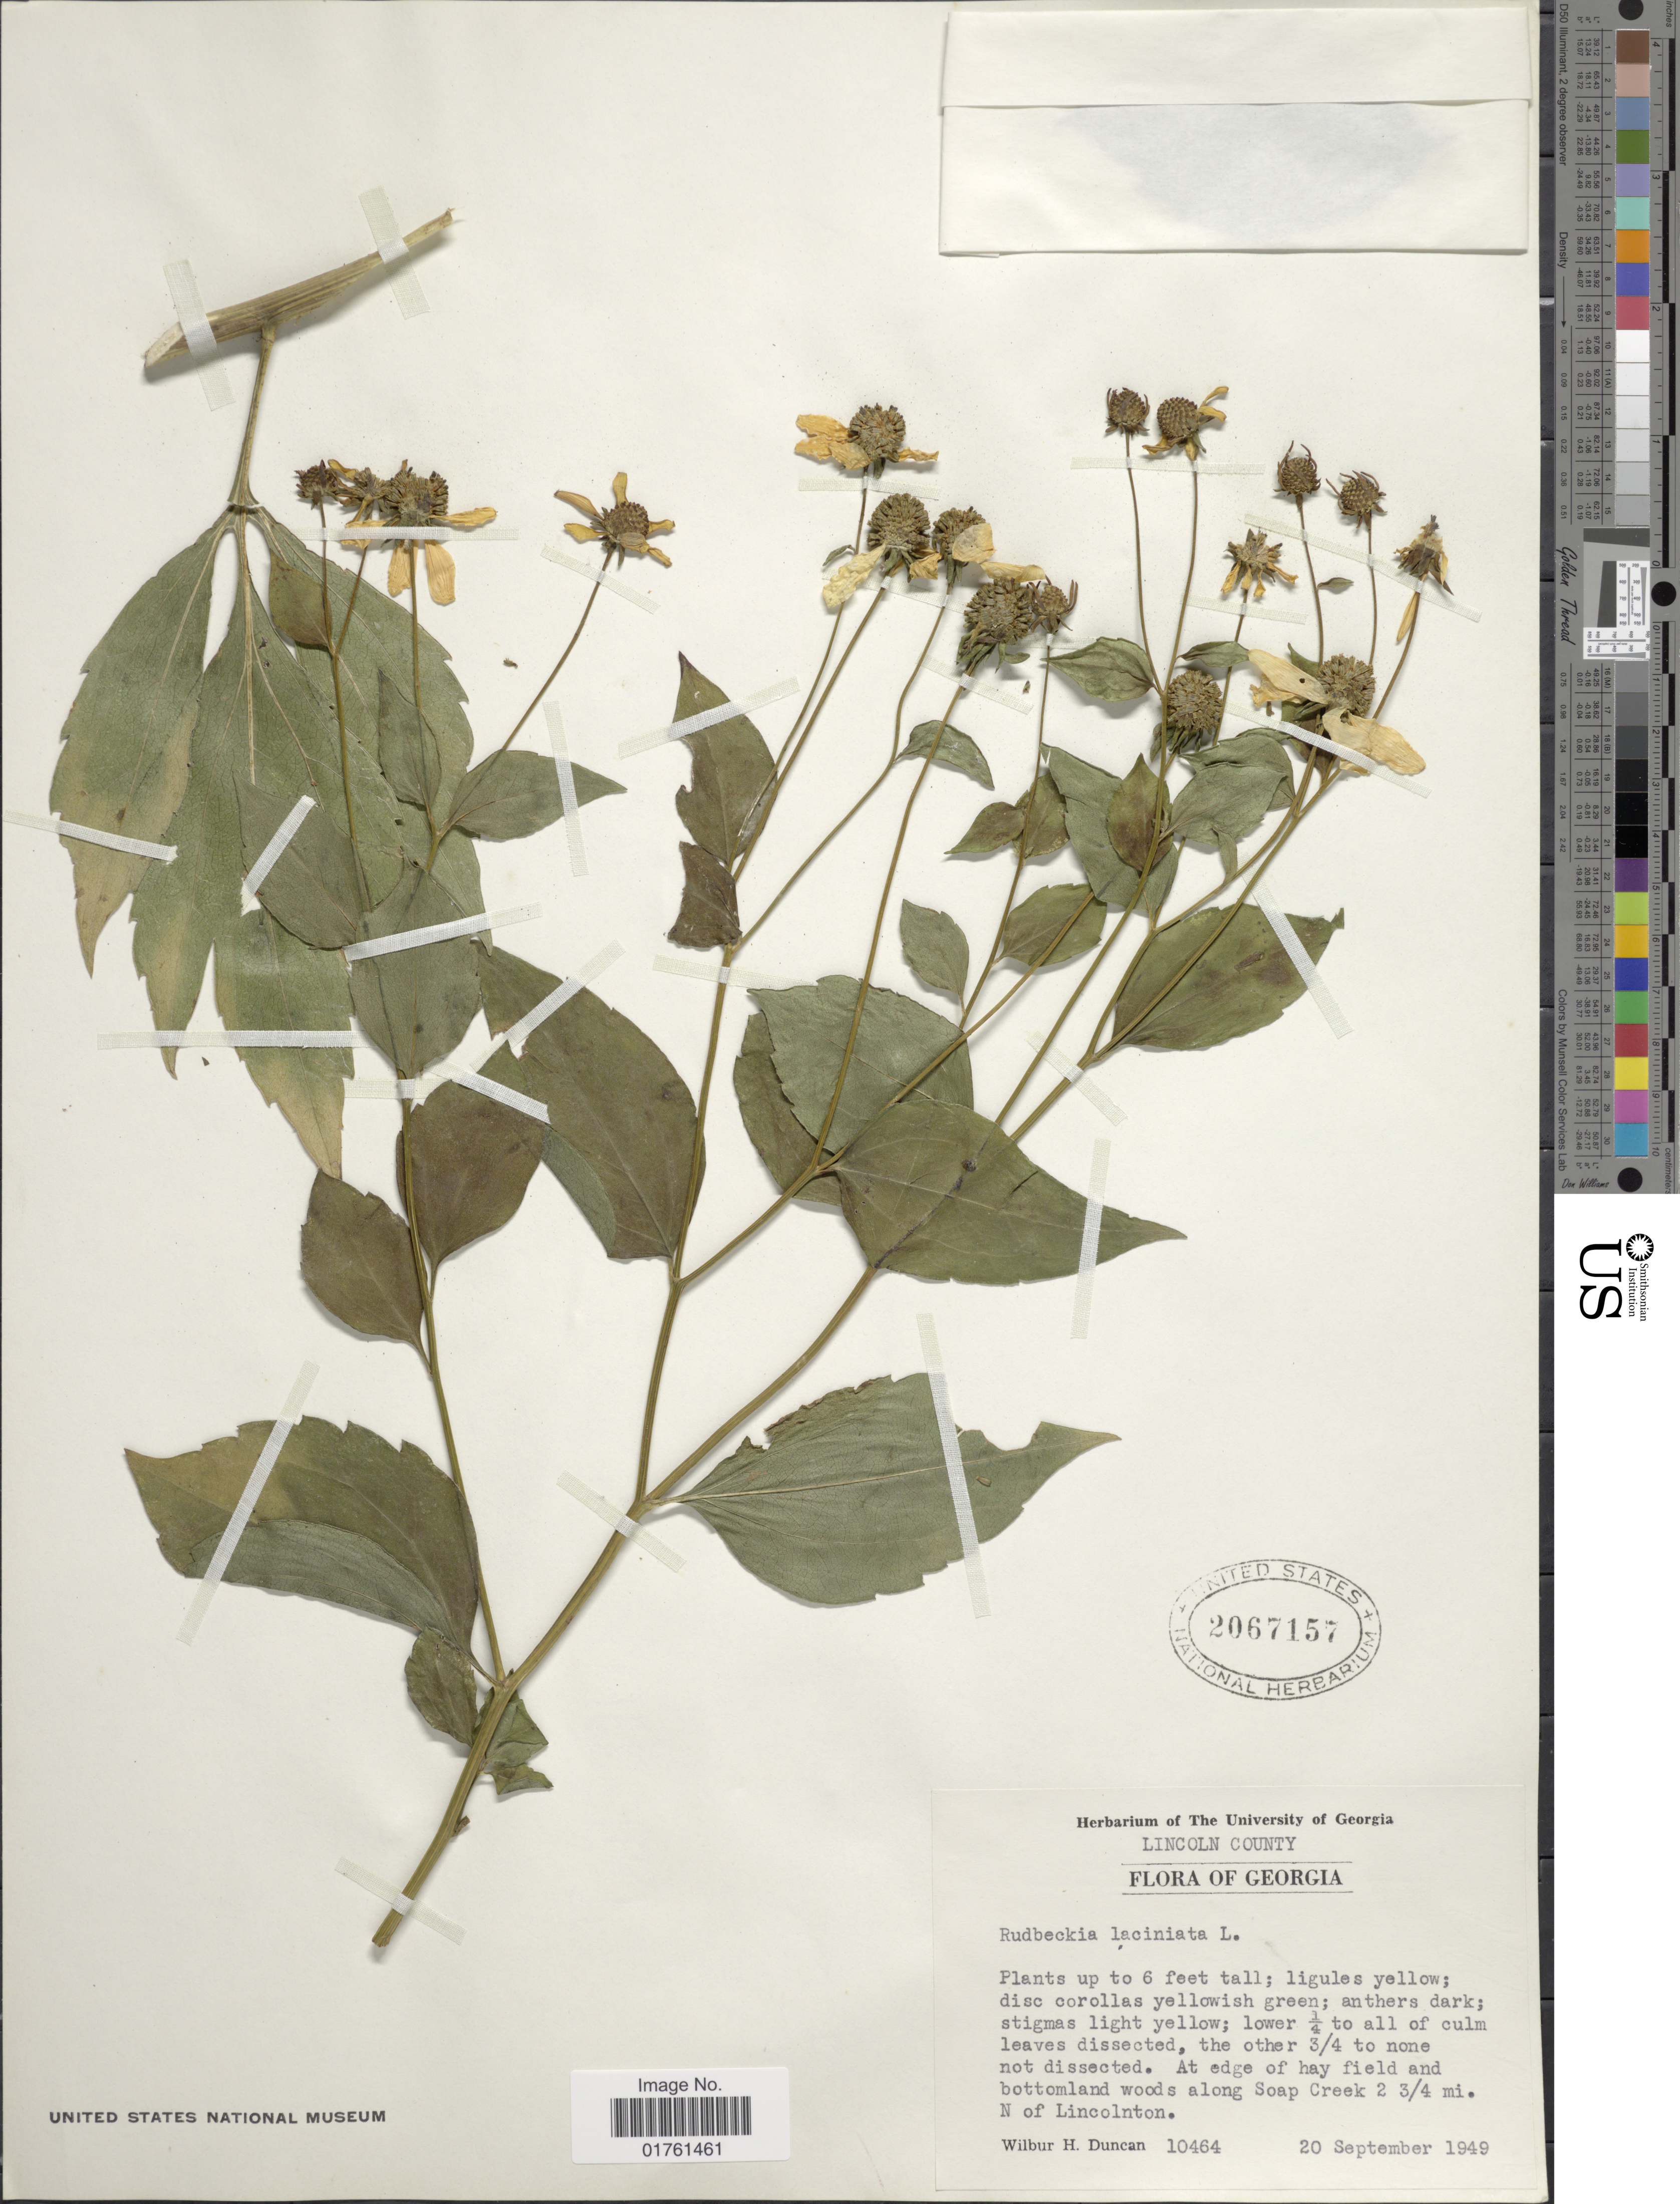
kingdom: Plantae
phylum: Tracheophyta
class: Magnoliopsida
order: Asterales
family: Asteraceae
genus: Rudbeckia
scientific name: Rudbeckia laciniata var. laciniata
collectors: W. H. Duncan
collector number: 10464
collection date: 1949-09-20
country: United States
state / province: Georgia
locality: At edge of hay field and bottomland woods along Soap Creek 2 3/4 mi. N of Lincolnton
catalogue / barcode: US 2067157